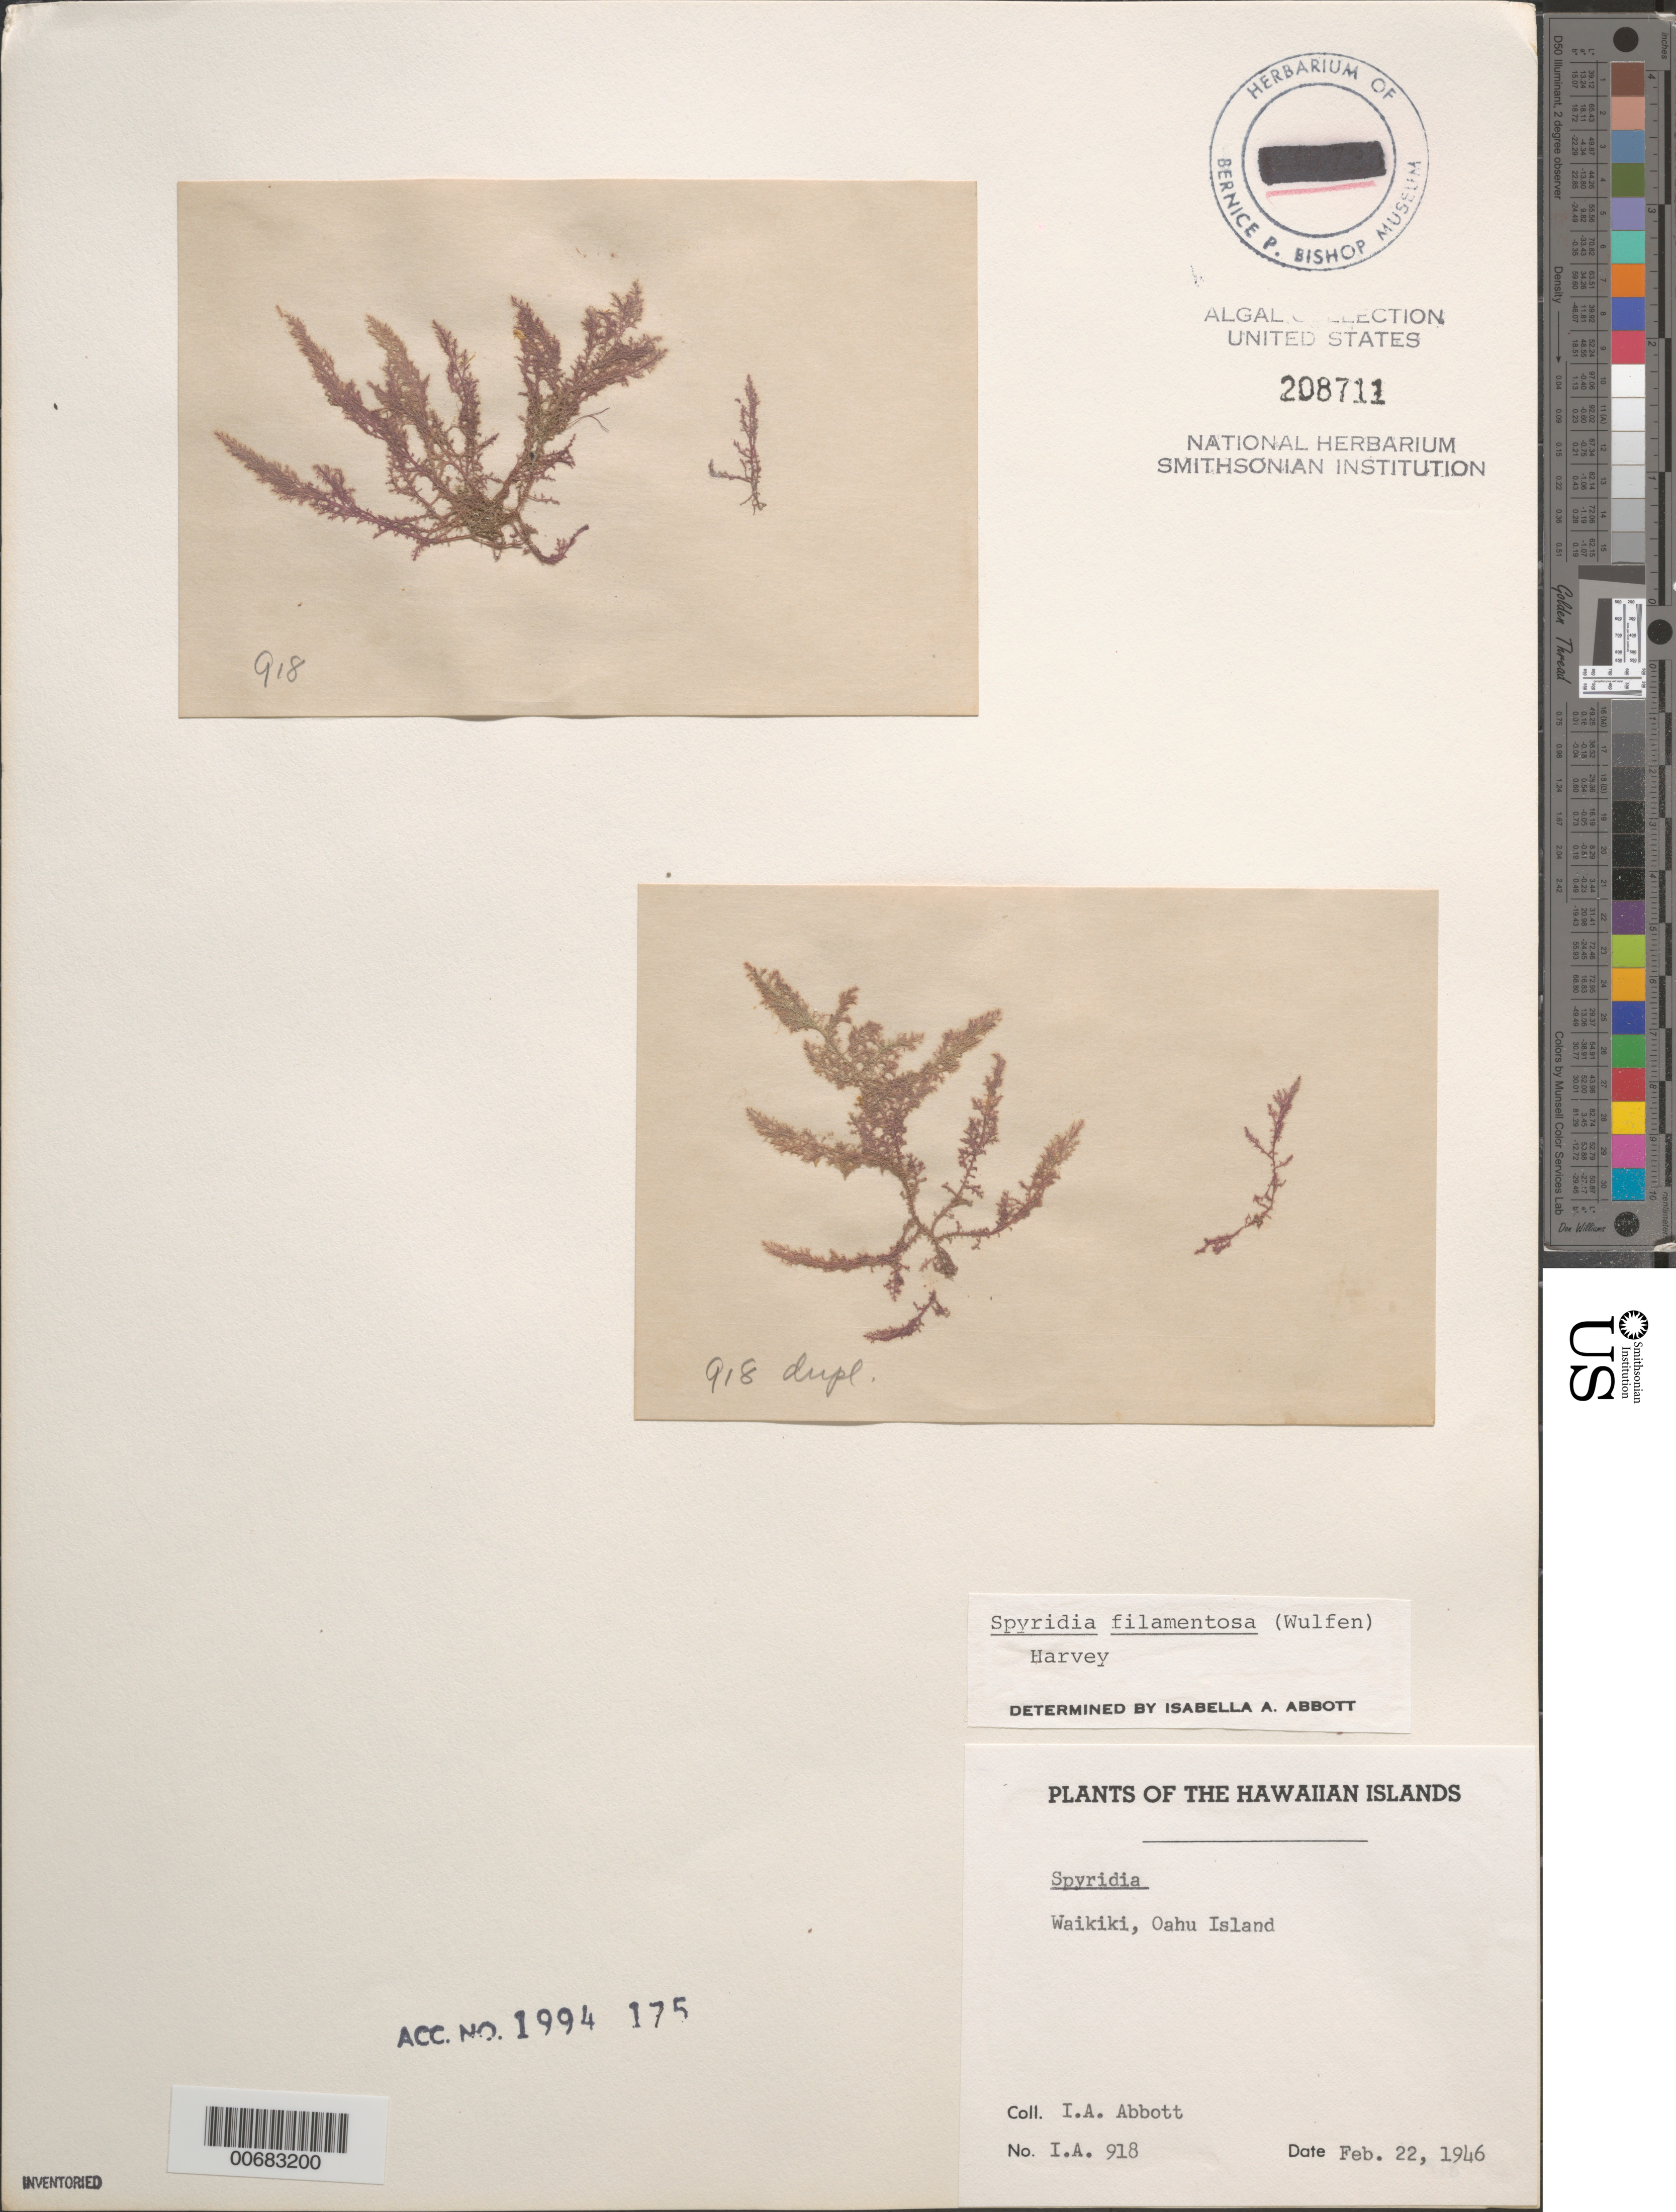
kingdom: Plantae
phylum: Rhodophyta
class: Florideophyceae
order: Ceramiales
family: Spyridiaceae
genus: Spyridia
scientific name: Spyridia filamentosa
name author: (Wulfen) Harv.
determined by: Abbott, Isabella A.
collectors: I. A. Abbott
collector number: IAA 918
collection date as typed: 22 Feb 1946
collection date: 1946-02-22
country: United States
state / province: Hawaii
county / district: Honolulu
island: Oahu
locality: Waikiki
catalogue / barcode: US 208711